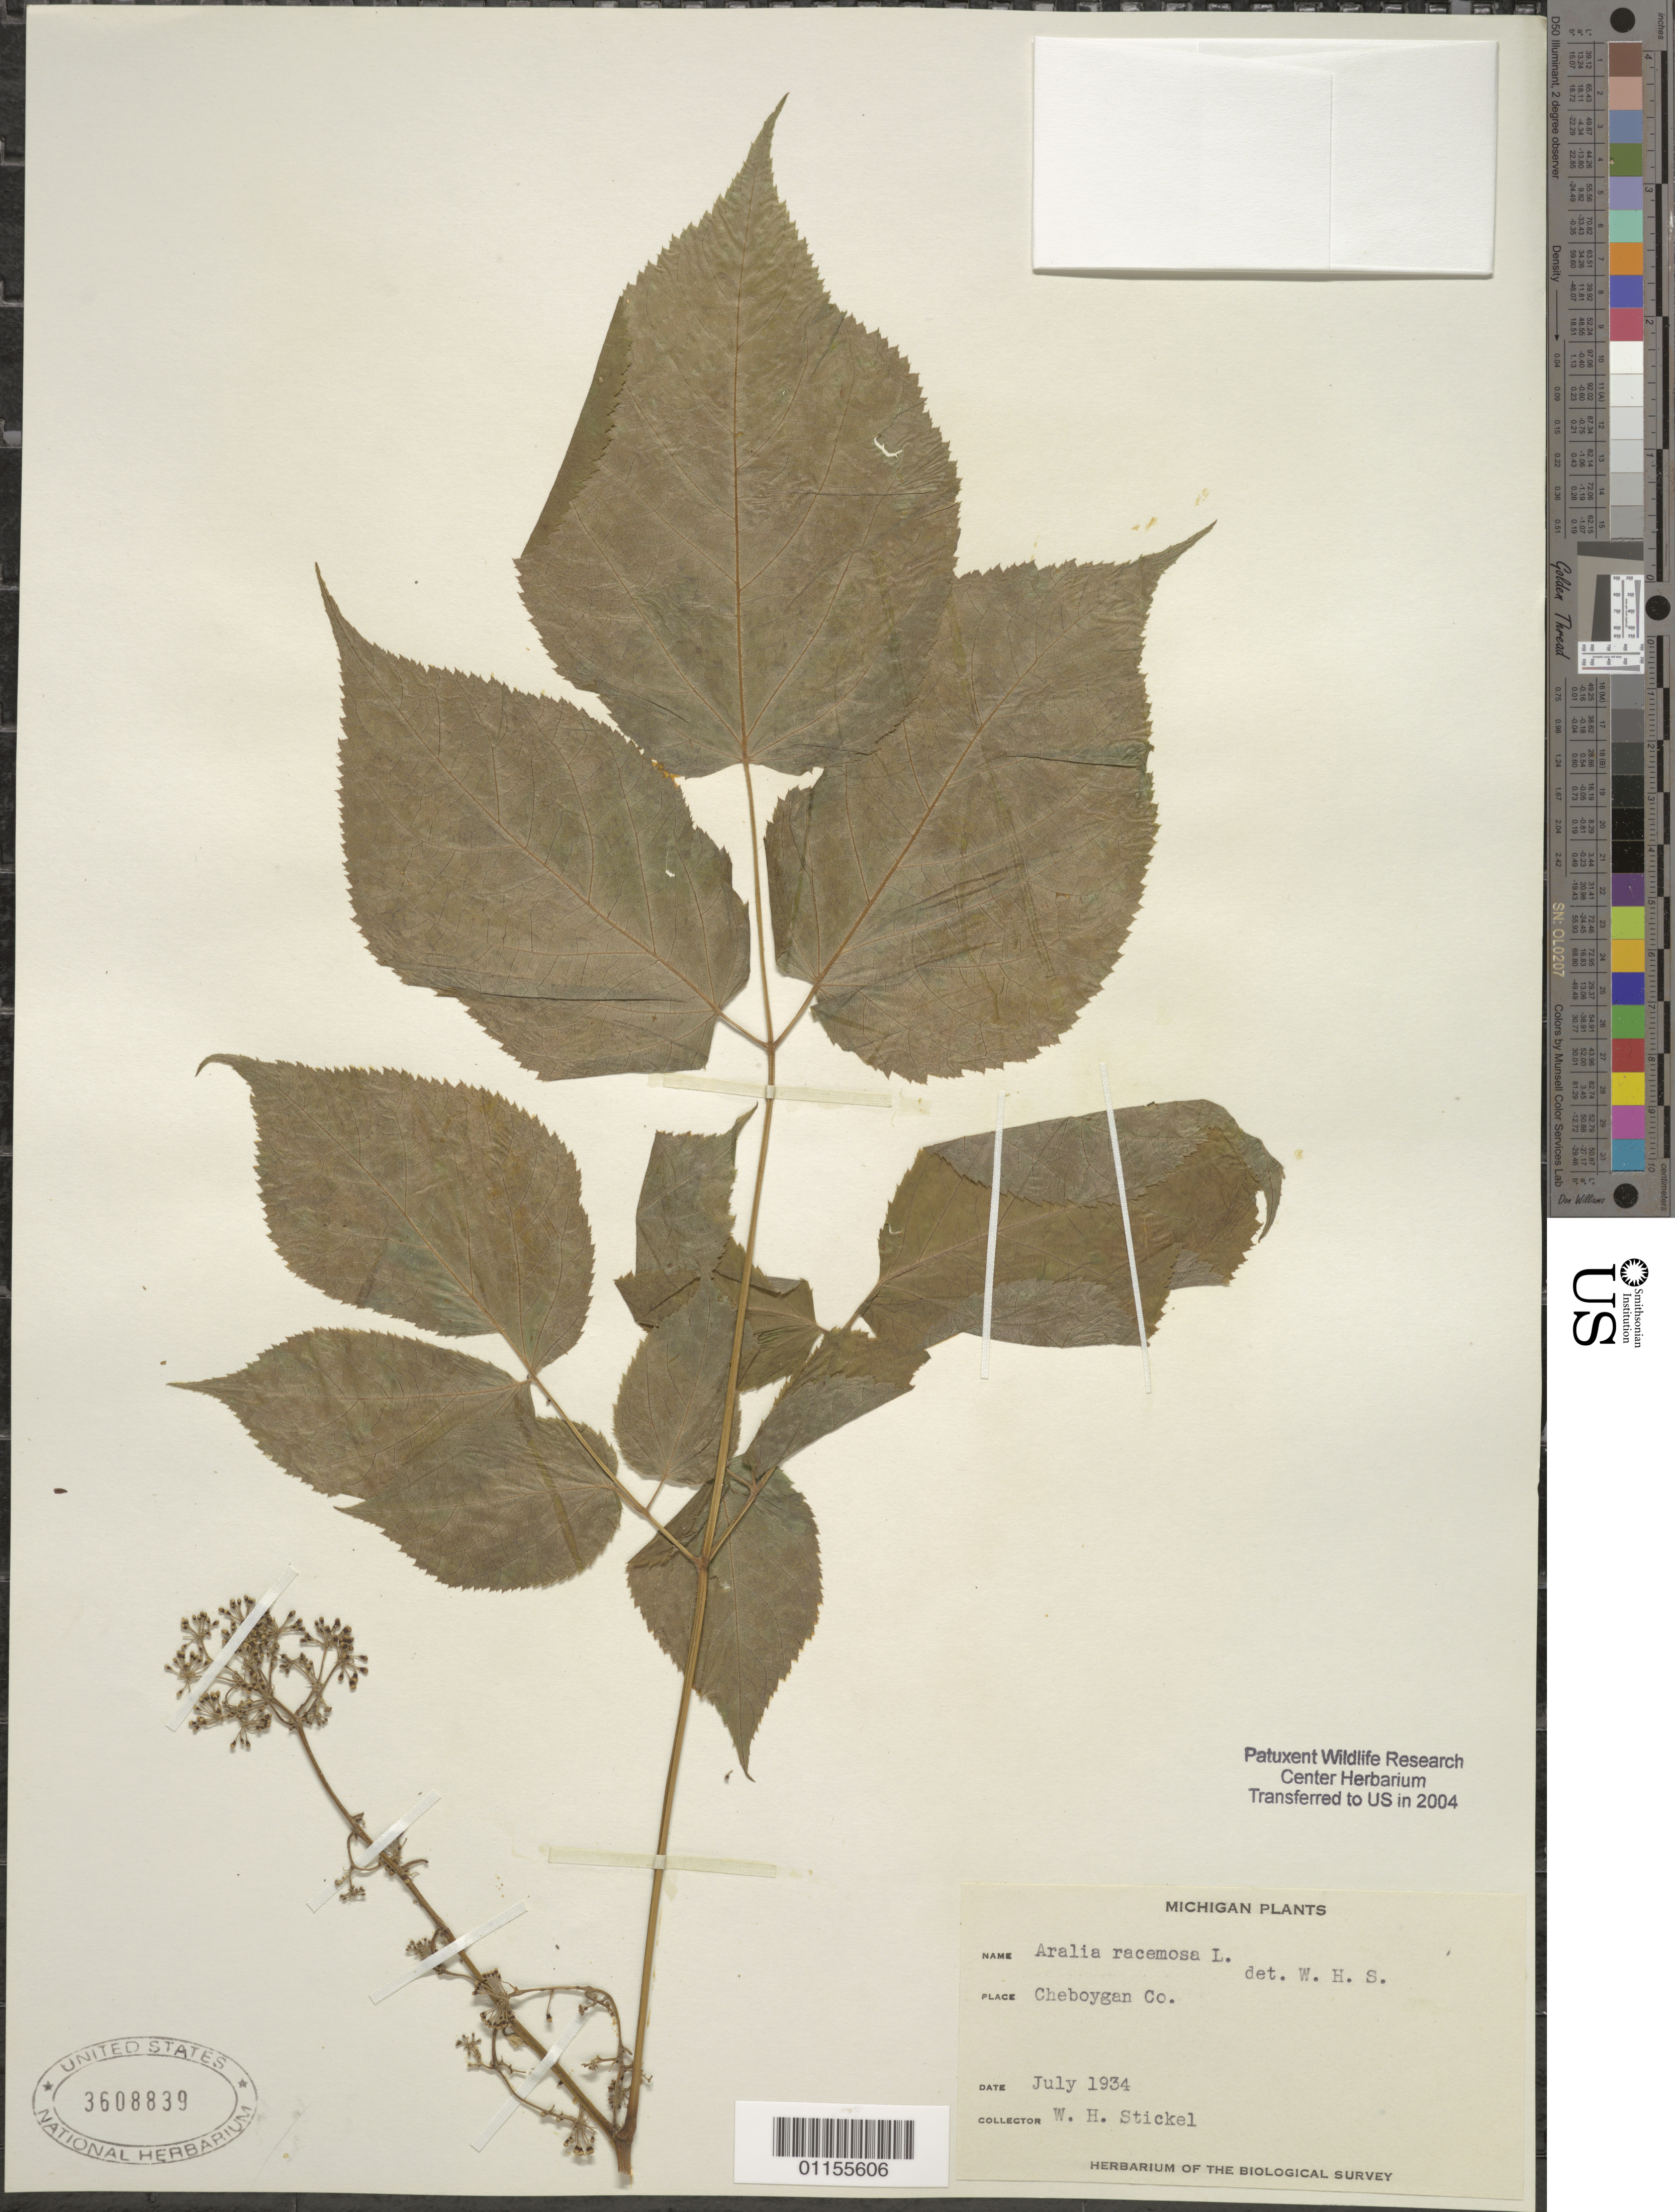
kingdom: Plantae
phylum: Tracheophyta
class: Magnoliopsida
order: Apiales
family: Araliaceae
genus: Aralia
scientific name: Aralia racemosa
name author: L.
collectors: W. Stickel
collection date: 1934-07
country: United States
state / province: Michigan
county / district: Cheboygan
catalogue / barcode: US 3608839